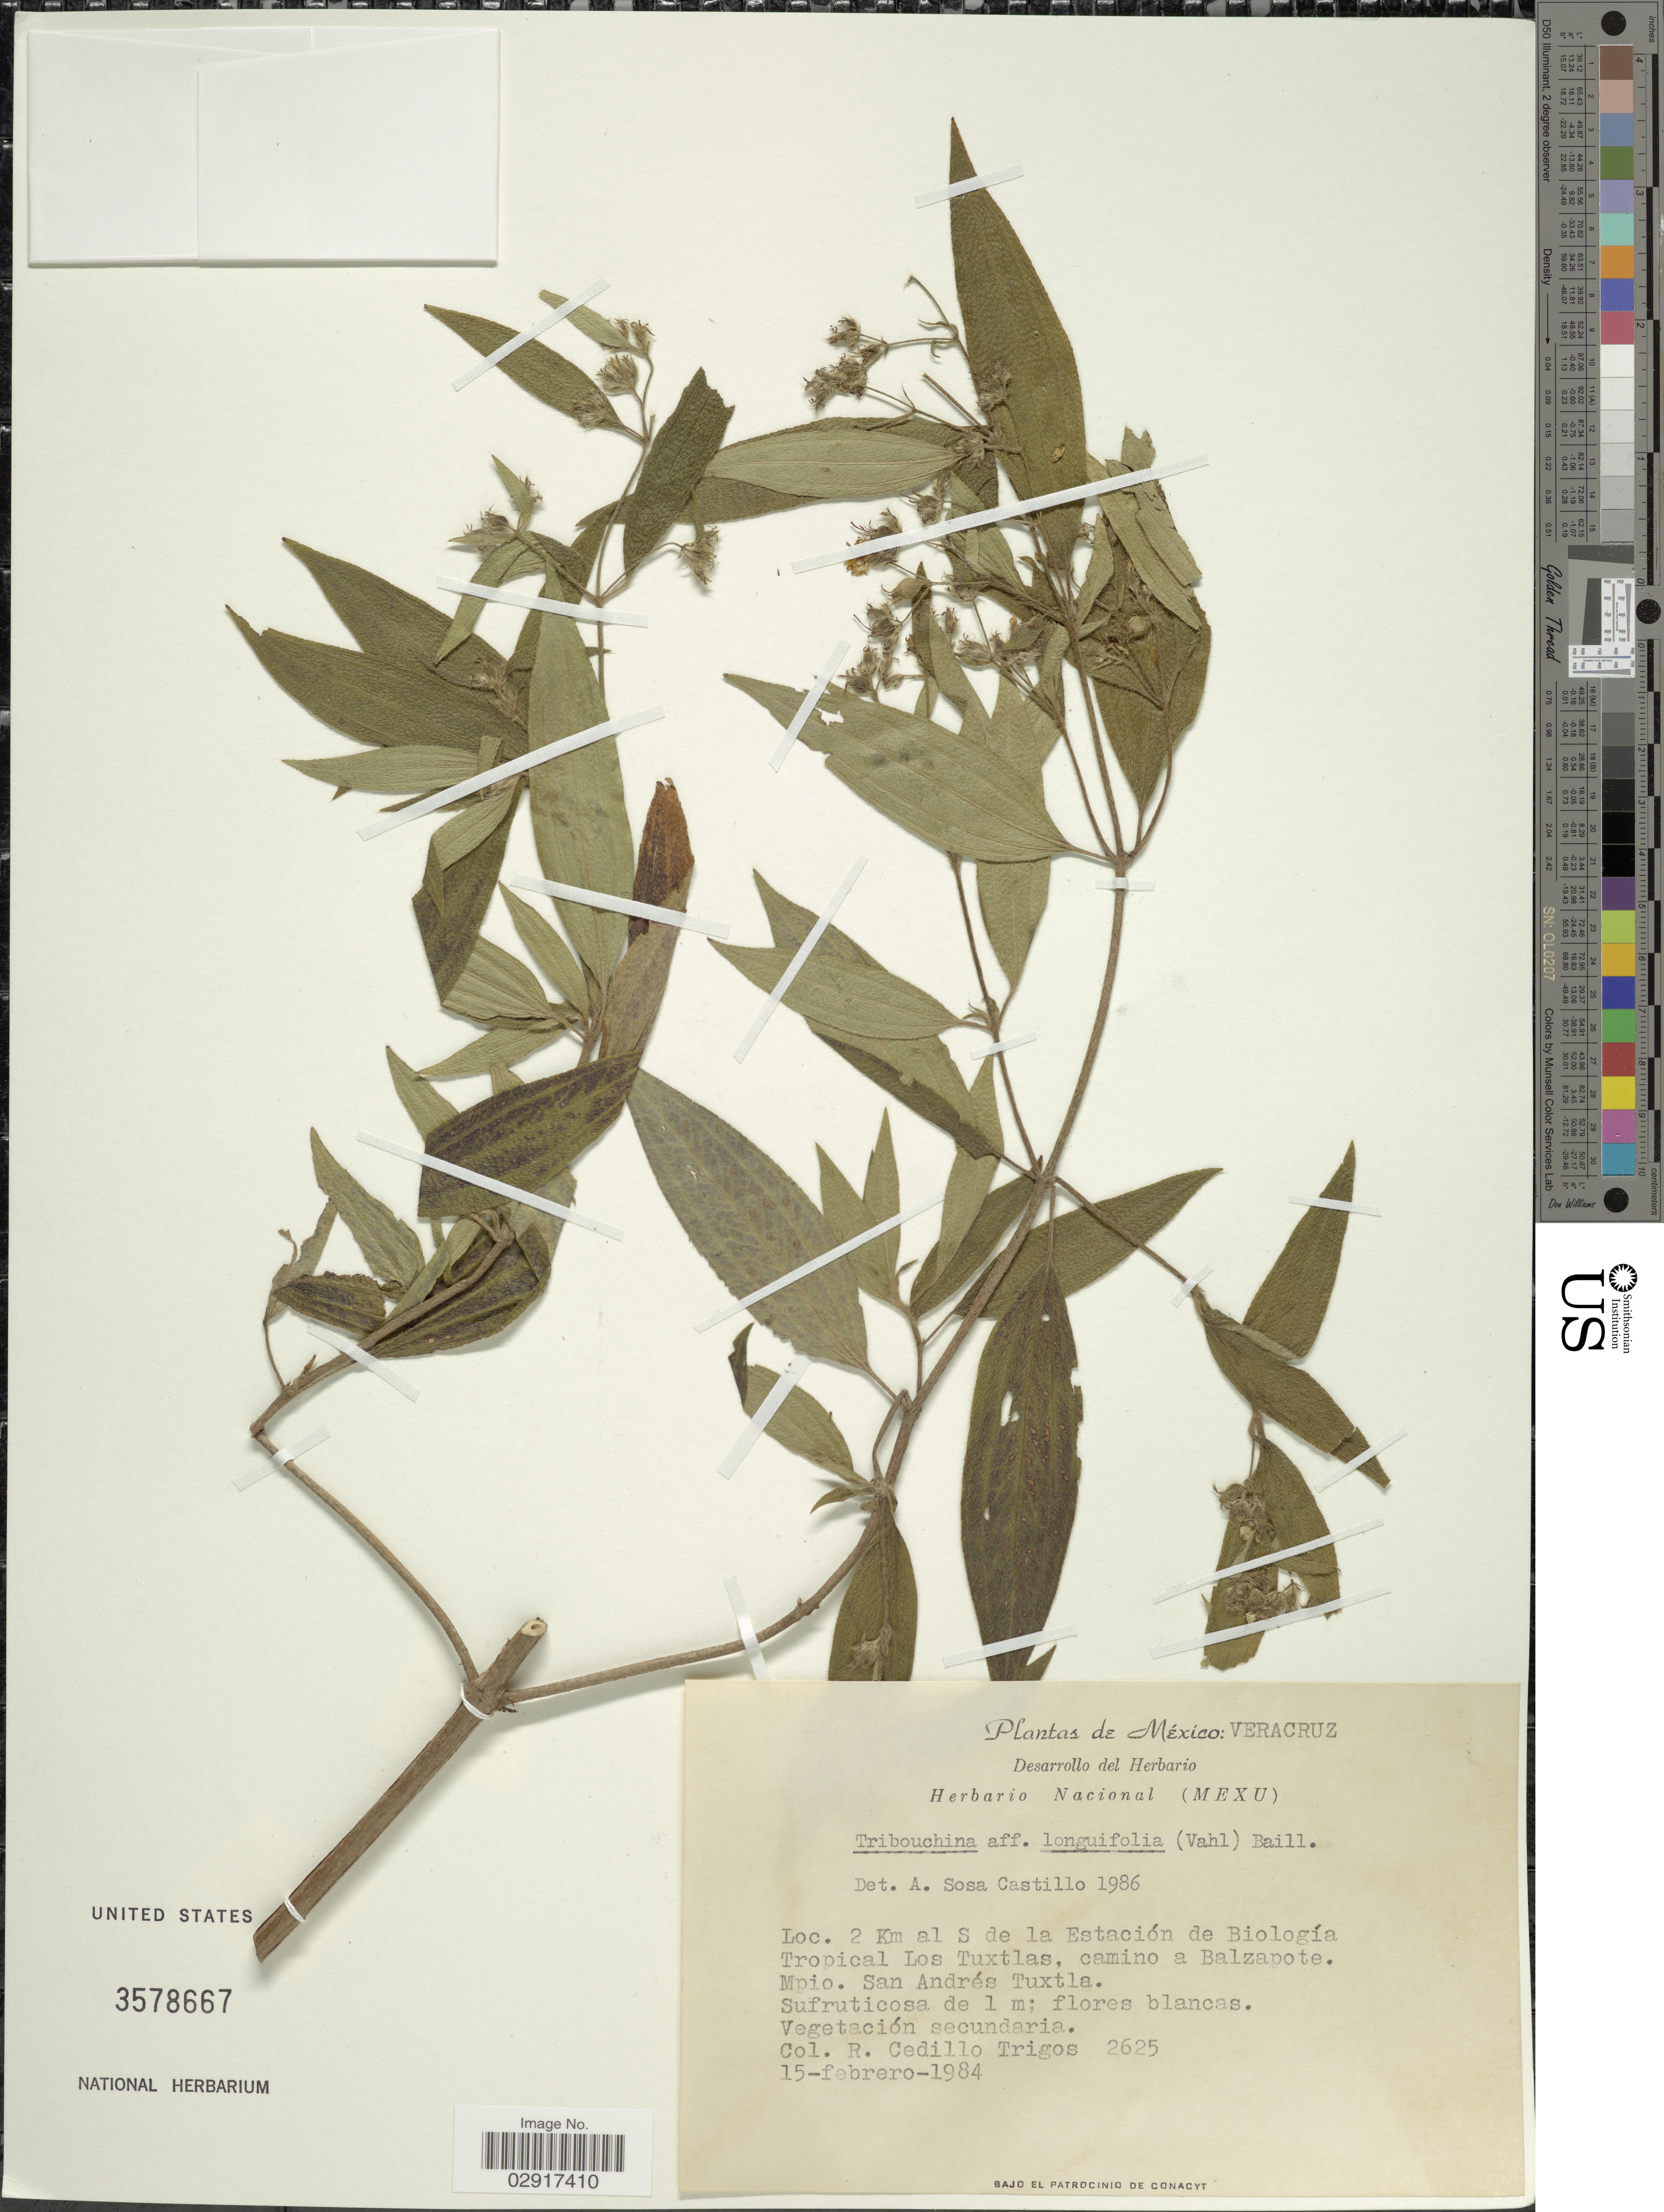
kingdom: Plantae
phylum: Tracheophyta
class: Magnoliopsida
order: Myrtales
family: Melastomataceae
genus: Chaetogastra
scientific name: Chaetogastra longifolia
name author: (Vahl) DC.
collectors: R. CedilloT.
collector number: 2625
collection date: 1984-02-15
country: Mexico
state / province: Veracruz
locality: Veracruz. 2 Km al S de la Estación de Biología Tropical Los Tuxtlas, camino a Balzapote. Mpio. San Andrés Tuxtla.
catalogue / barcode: US 3578667